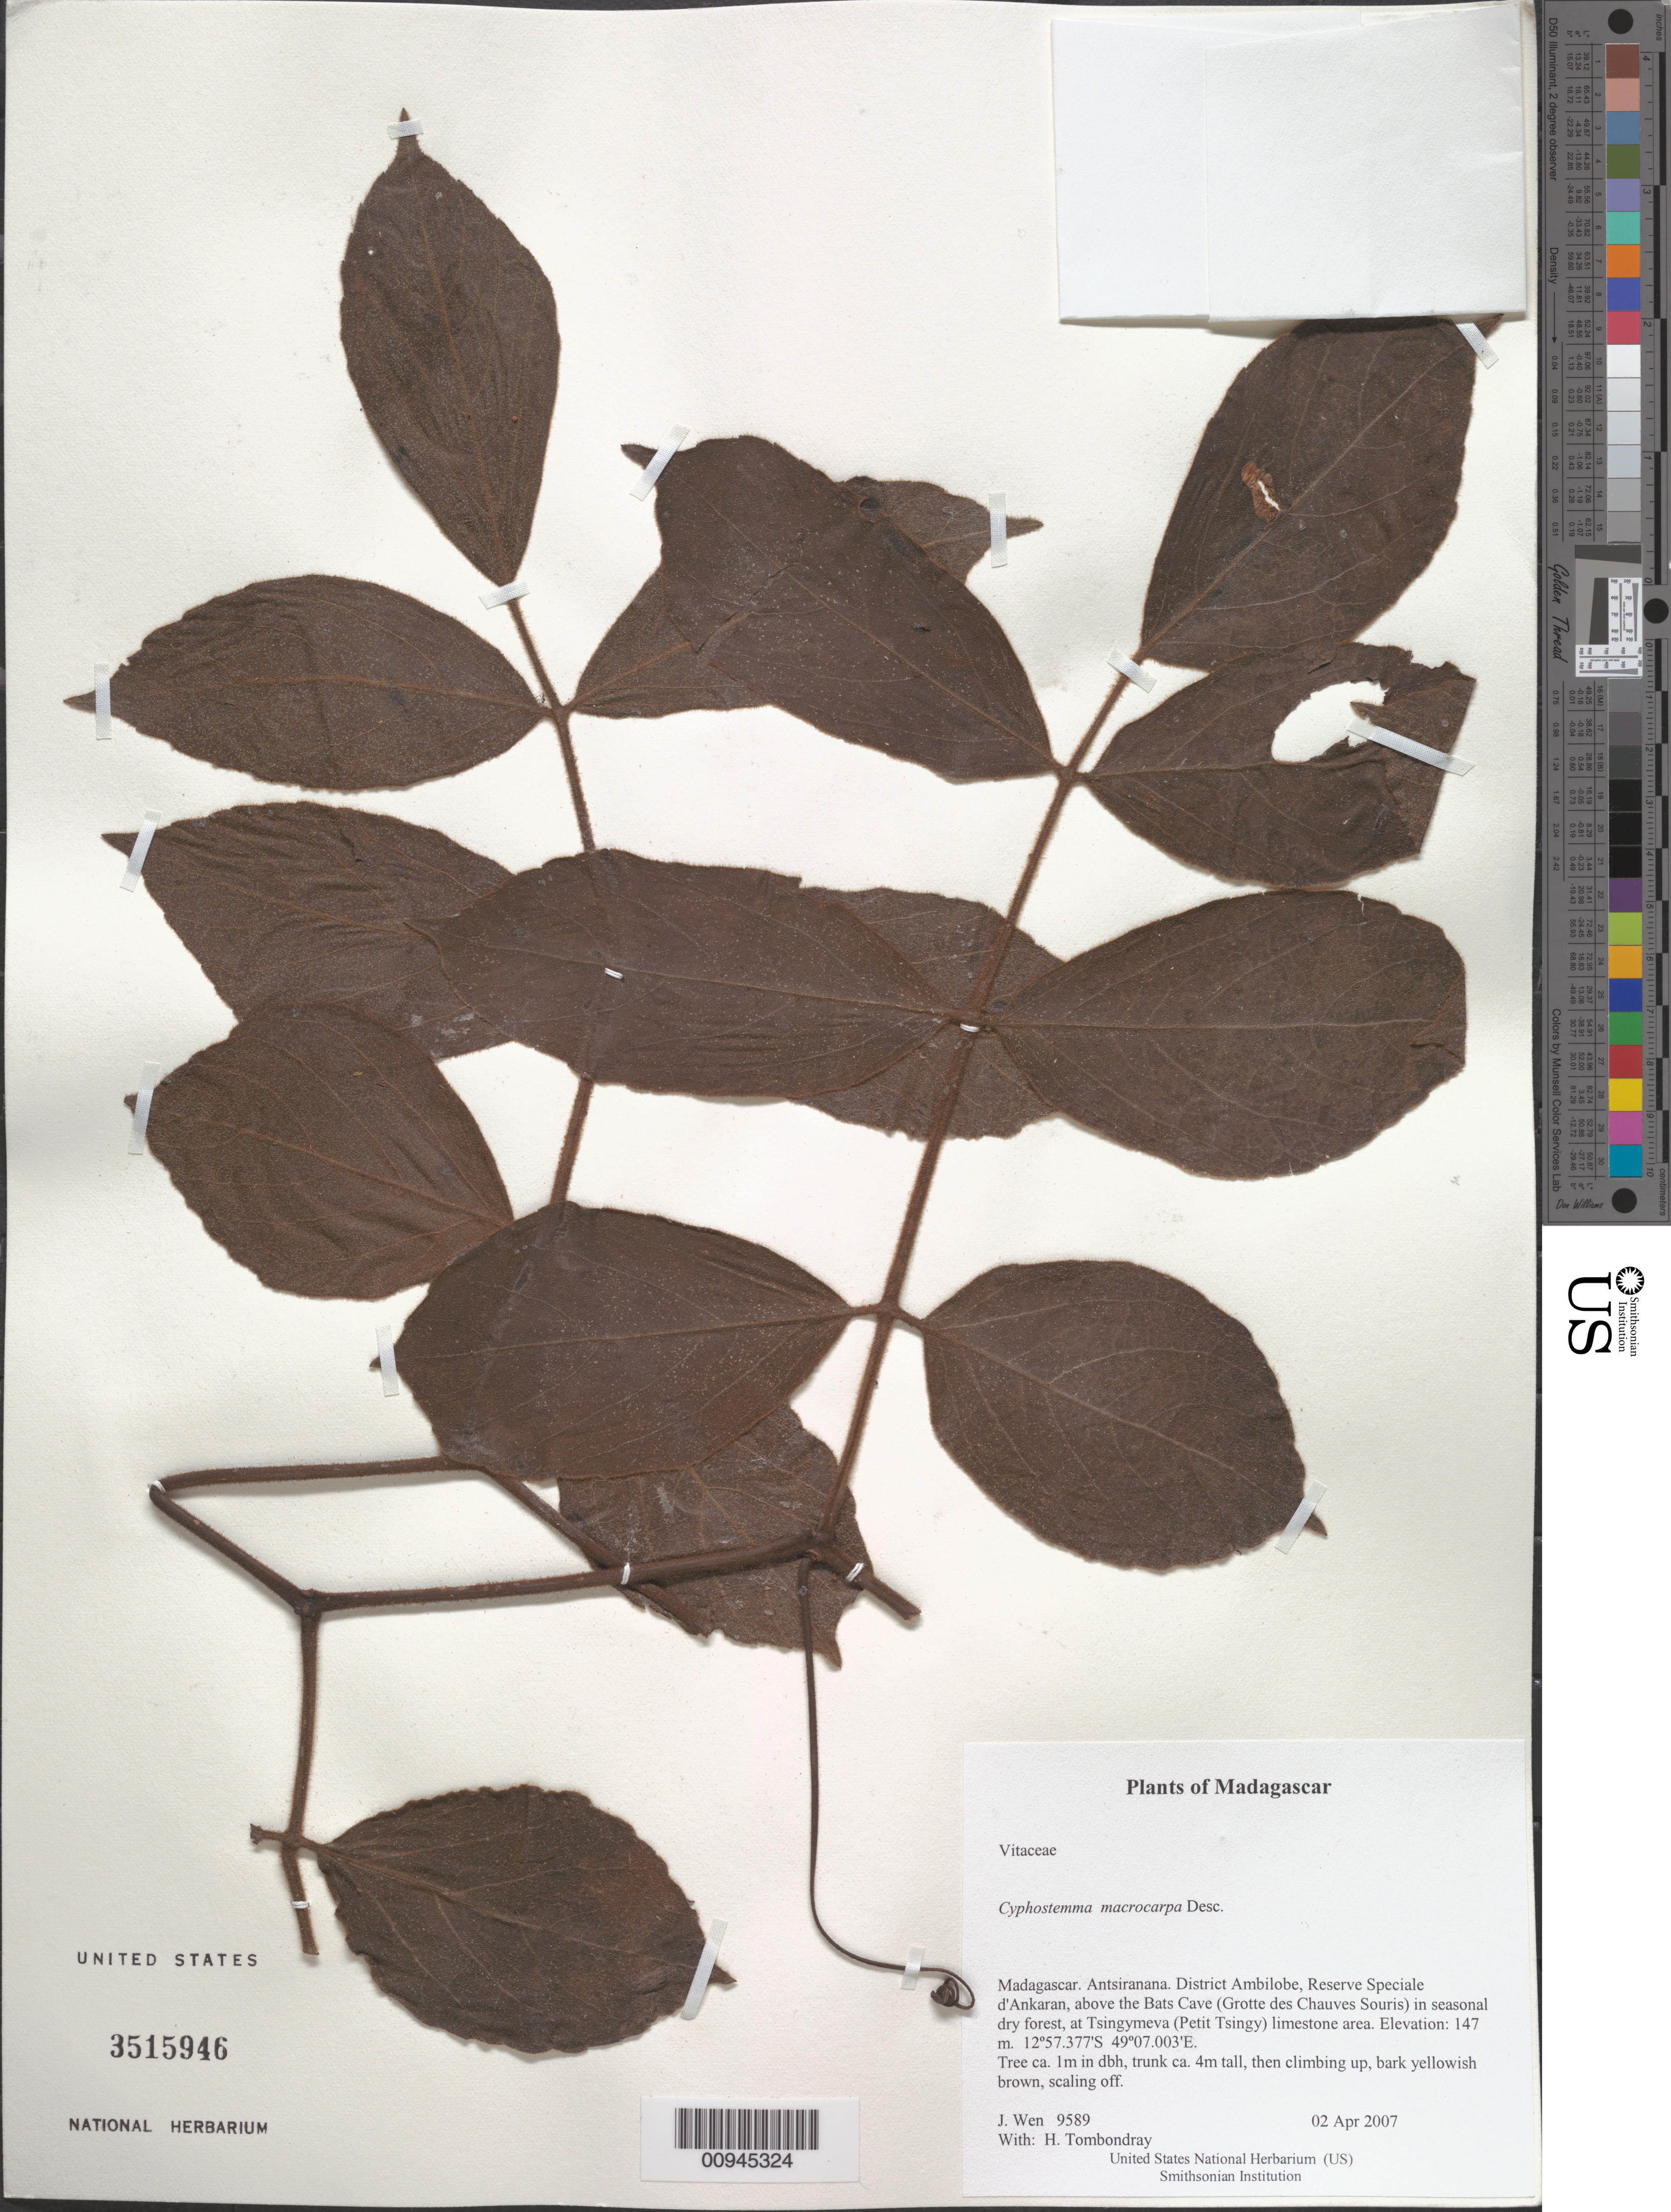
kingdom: Plantae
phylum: Tracheophyta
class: Magnoliopsida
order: Vitales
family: Vitaceae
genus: Cyphostemma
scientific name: Cyphostemma macrocarpa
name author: Desc.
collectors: J. Wen & H. Tombondray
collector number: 9589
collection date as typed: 02 Apr 2007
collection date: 2007-04-02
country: Madagascar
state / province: Diana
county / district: Ambilobe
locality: District Ambilobe, Reserve Speciale d'Ankaran, above the Bats Cave (Grotte des Chauves Souris) in seasonal dry forest, at Tsingymeva (Petit Tsingy) limestone area.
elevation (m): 147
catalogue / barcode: US 3515946